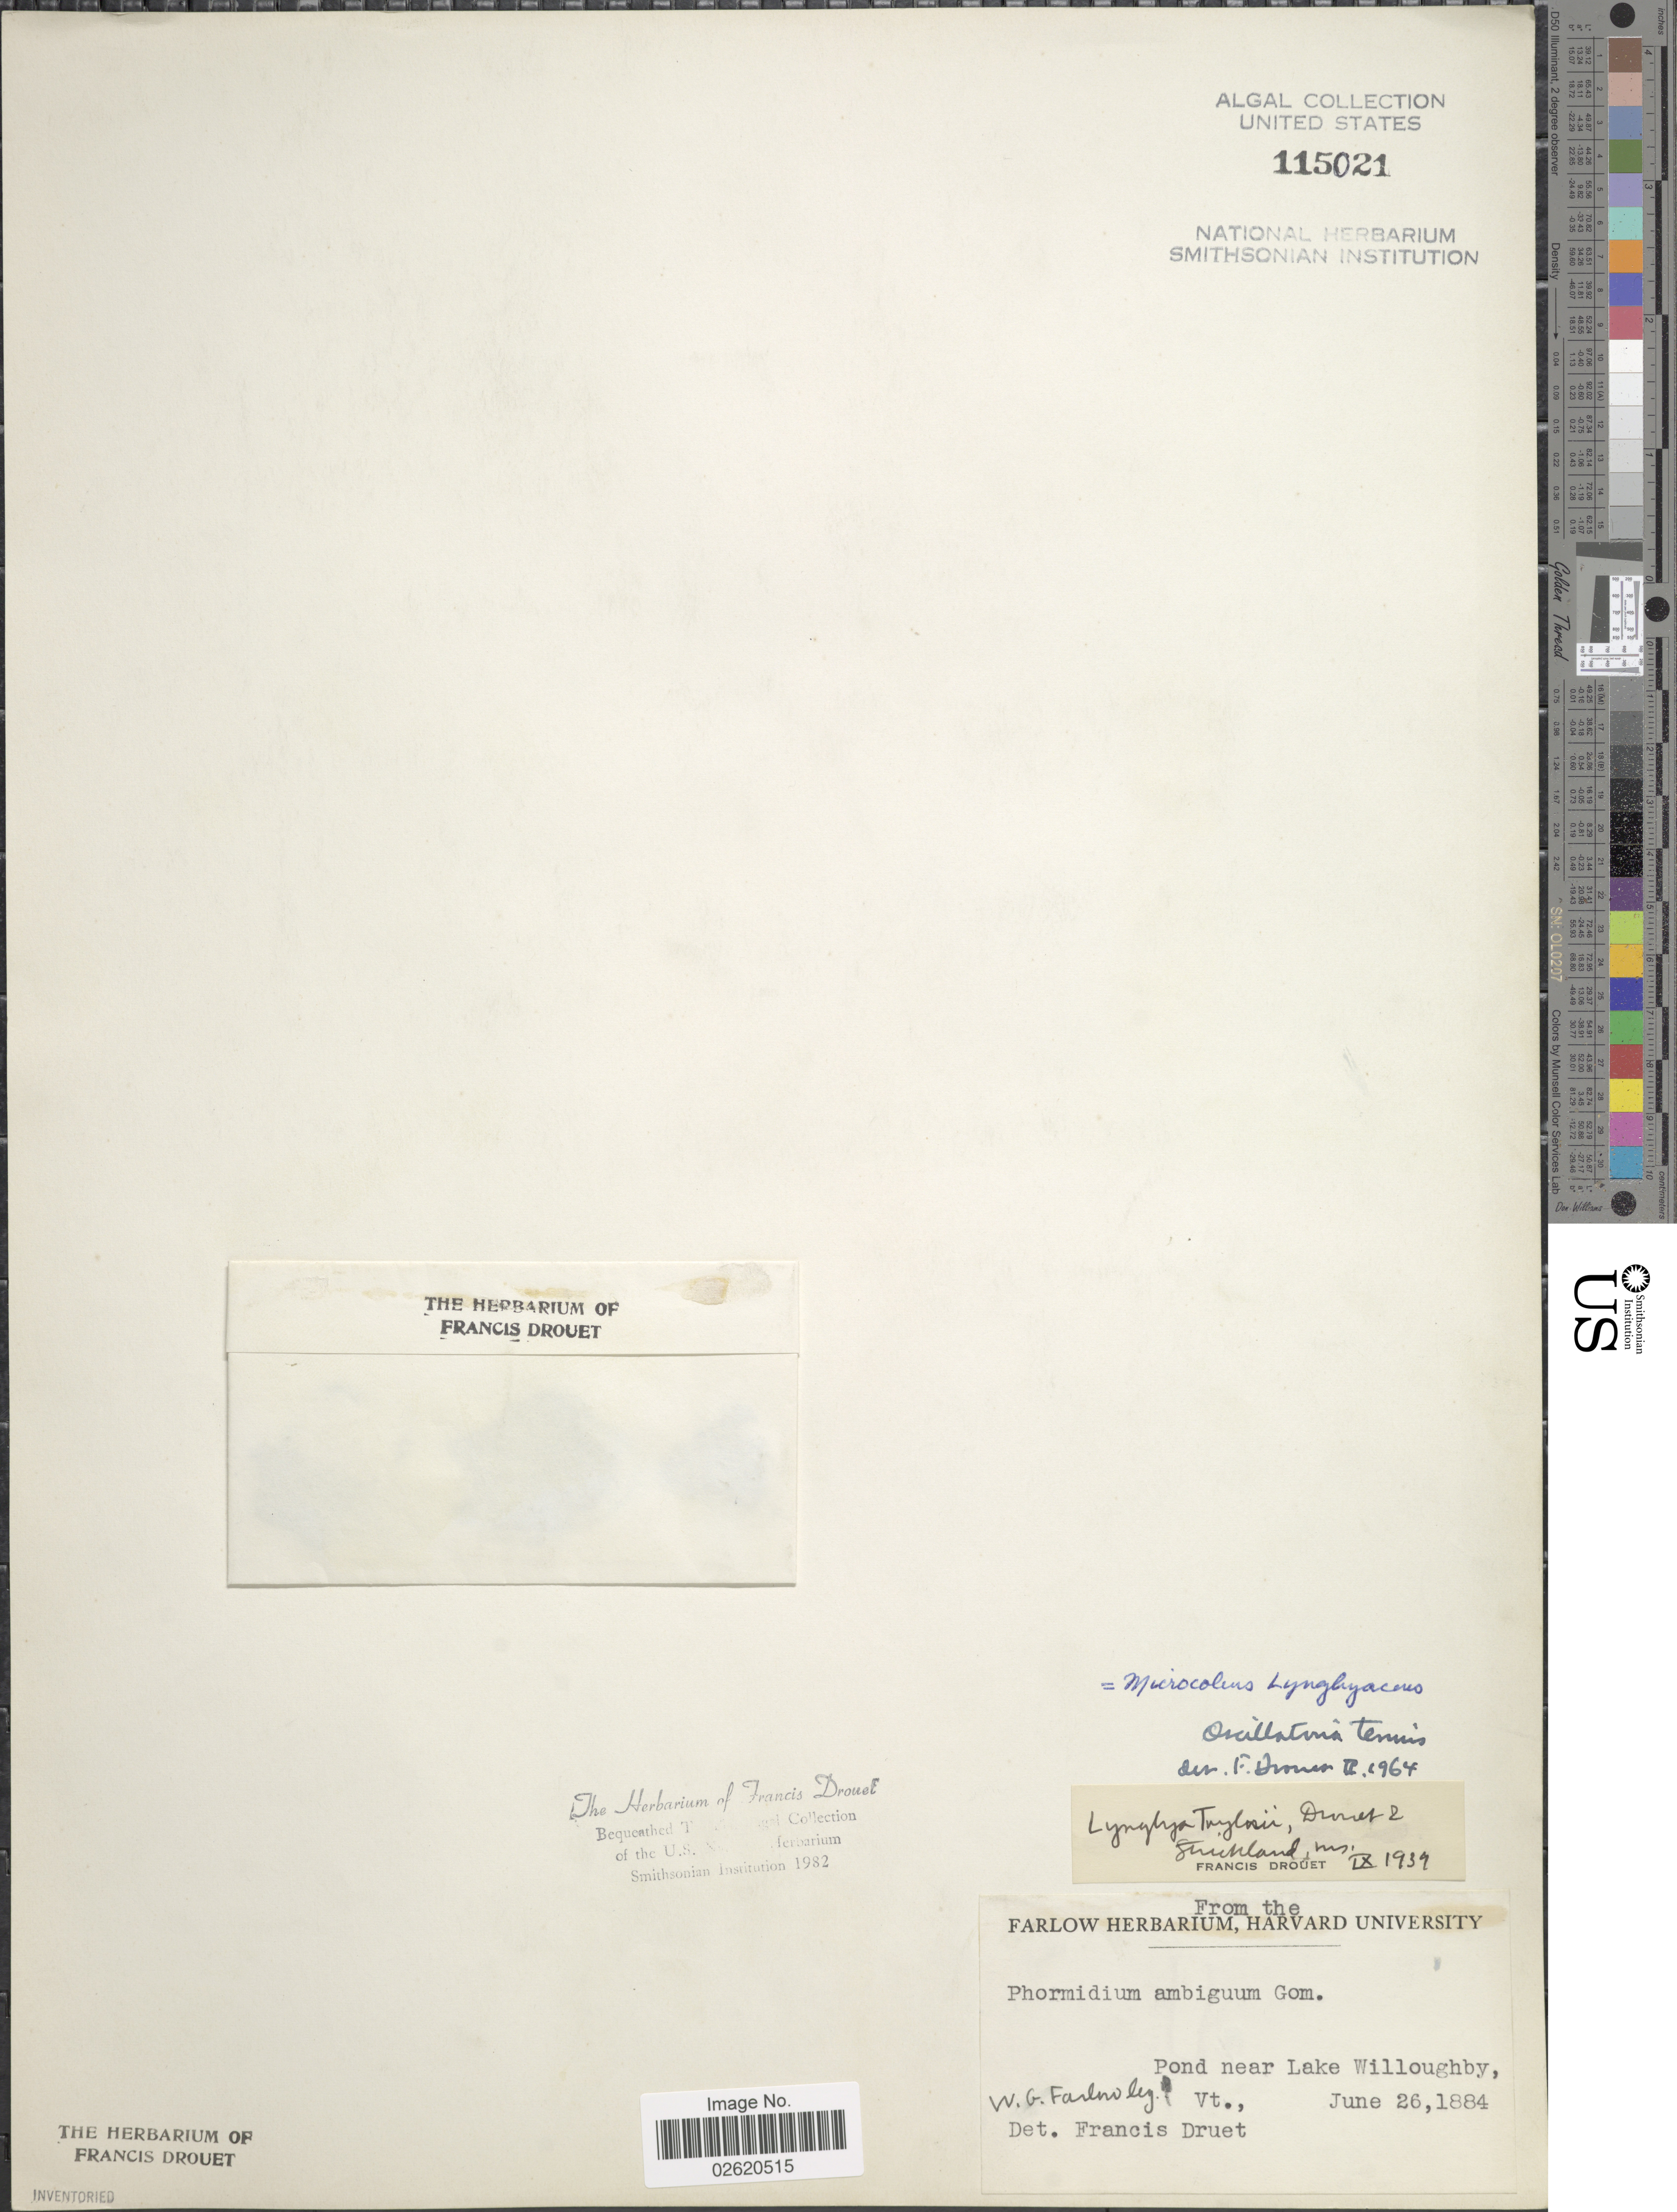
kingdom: Bacteria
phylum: Cyanobacteria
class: Cyanobacteriia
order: Cyanobacteriales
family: Microcoleaceae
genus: Microcoleus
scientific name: Microcoleus lyngbyaceus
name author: Kütz. ex Forti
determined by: Drouet, F. E.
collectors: W. G. Farlow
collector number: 1202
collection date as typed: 20 Jun 1884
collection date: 1884-06-20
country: United States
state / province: Maine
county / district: York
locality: Lake Willoughby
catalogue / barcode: US 115021